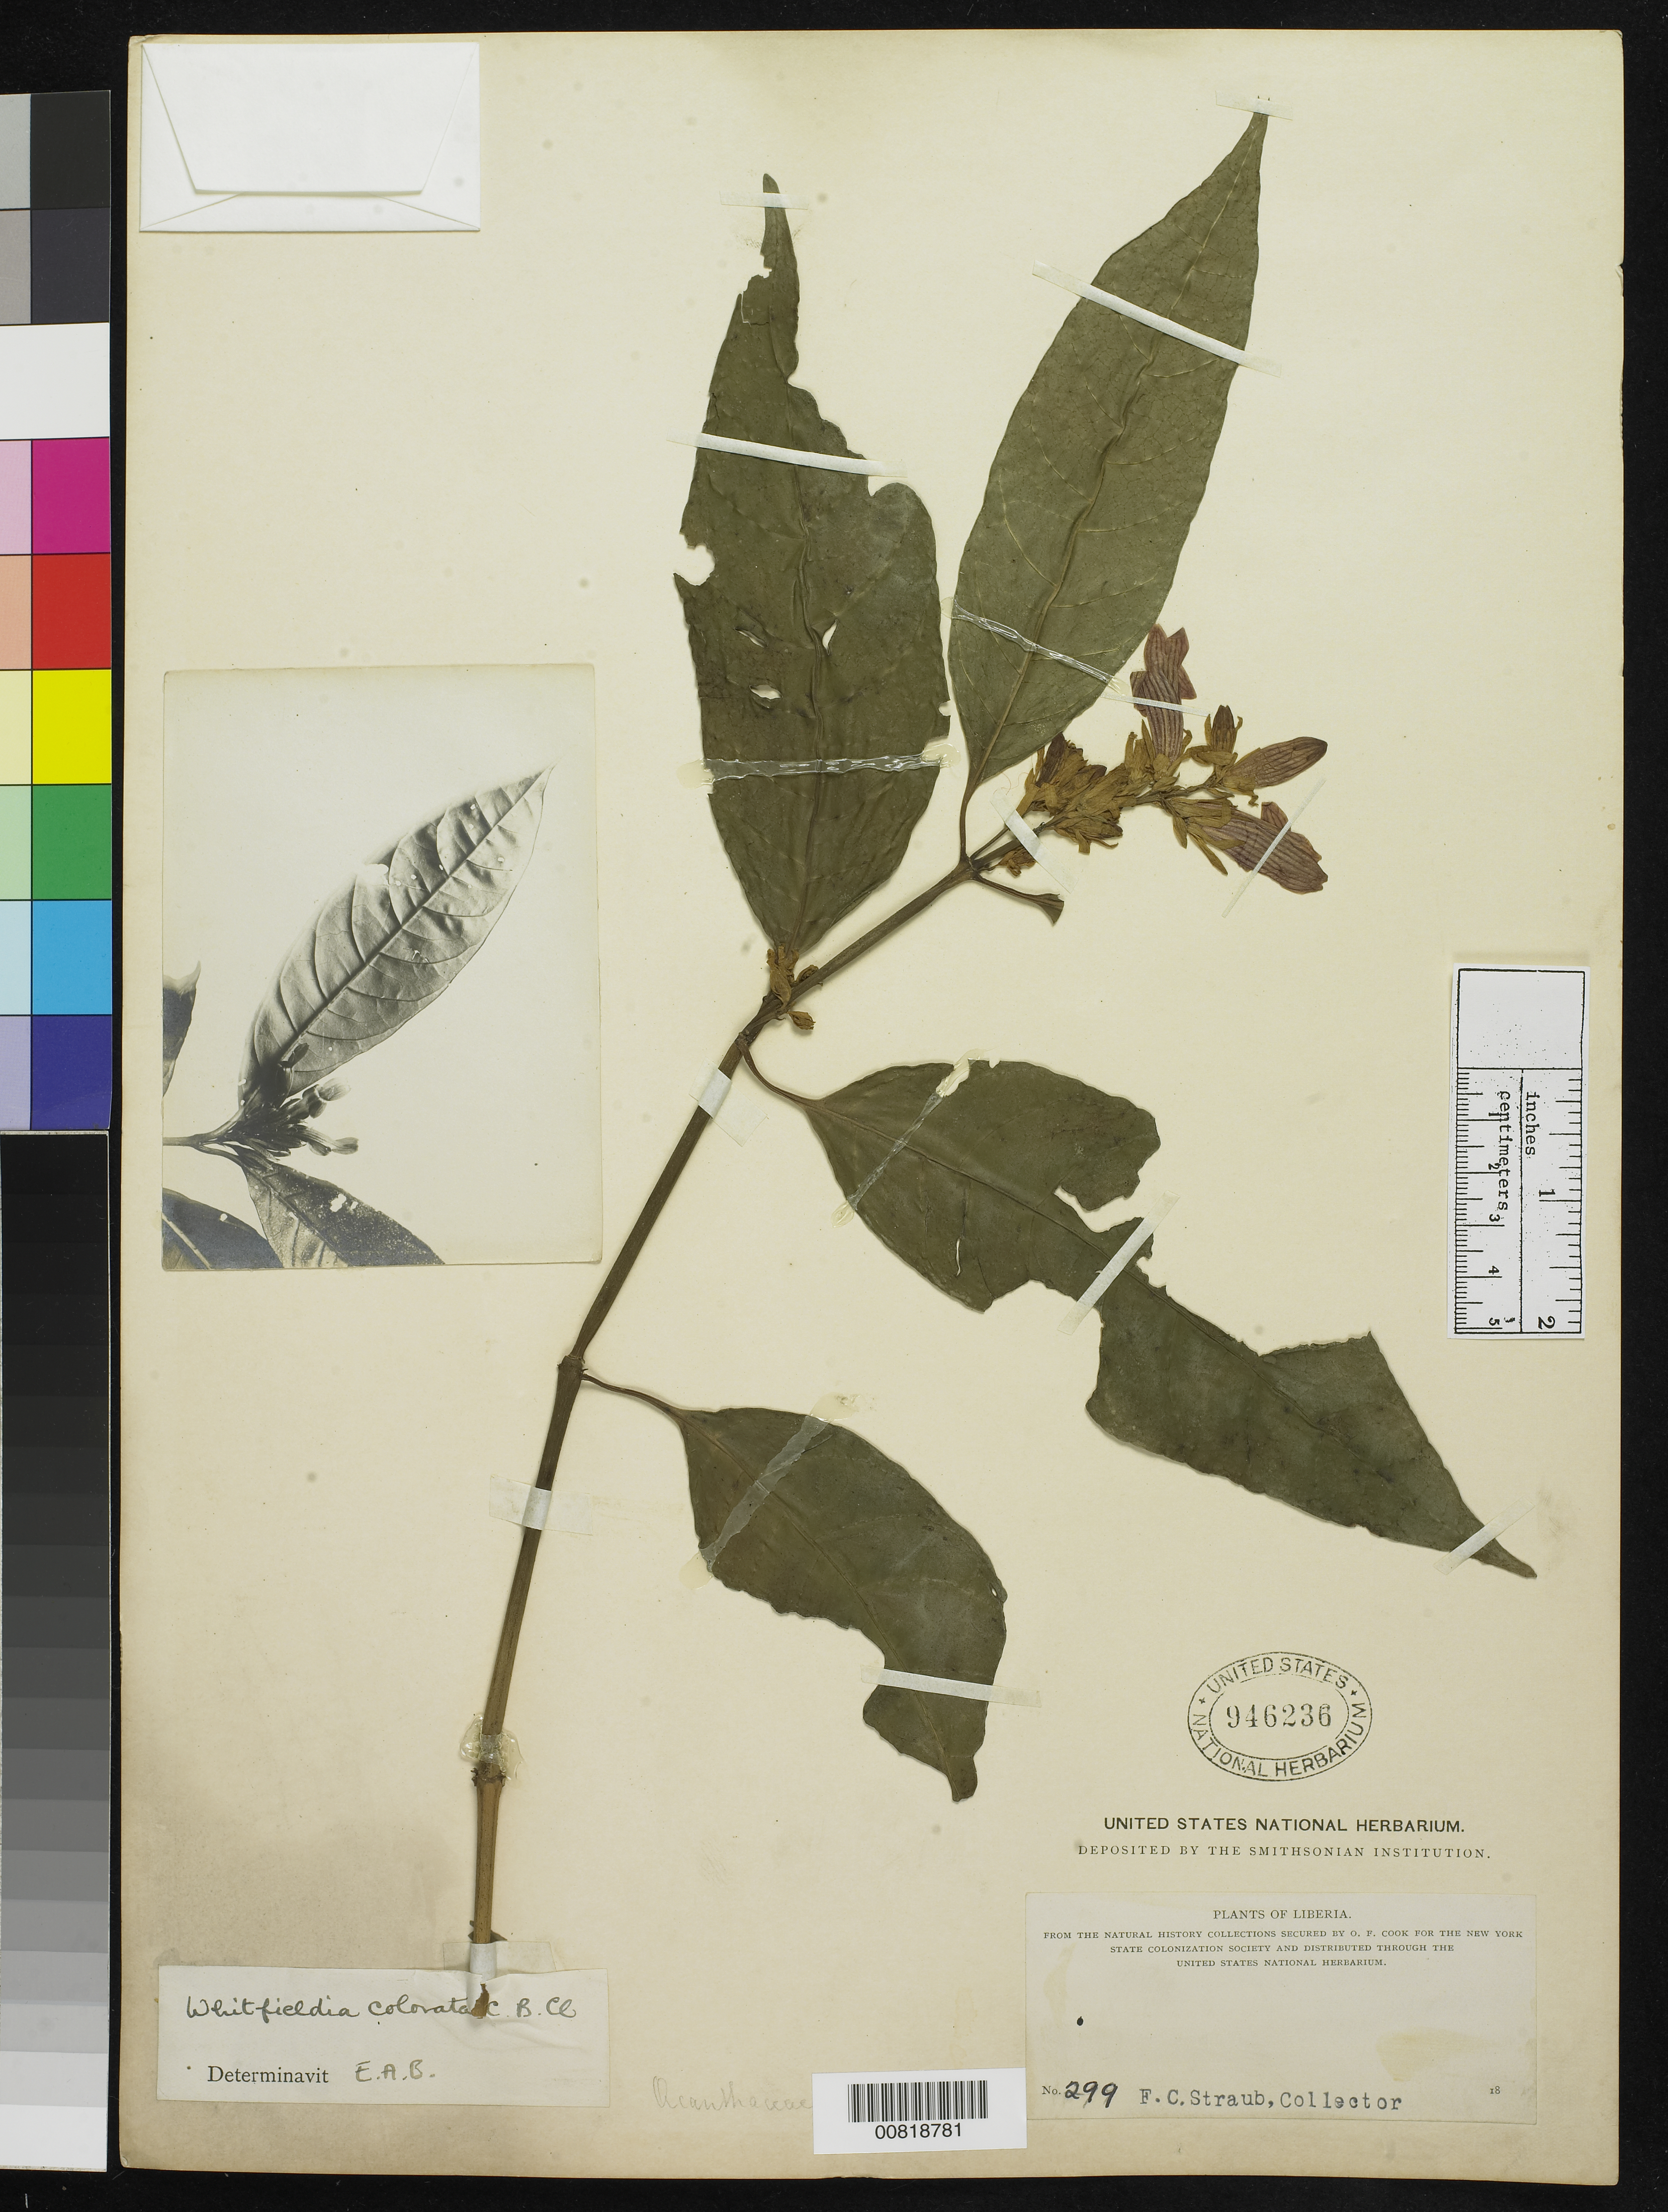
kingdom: Plantae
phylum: Tracheophyta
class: Magnoliopsida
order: Lamiales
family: Acanthaceae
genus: Whitfieldia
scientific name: Whitfieldia colorata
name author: Stapf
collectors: F. Straub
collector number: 299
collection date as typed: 18--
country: Liberia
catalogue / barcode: US 946236